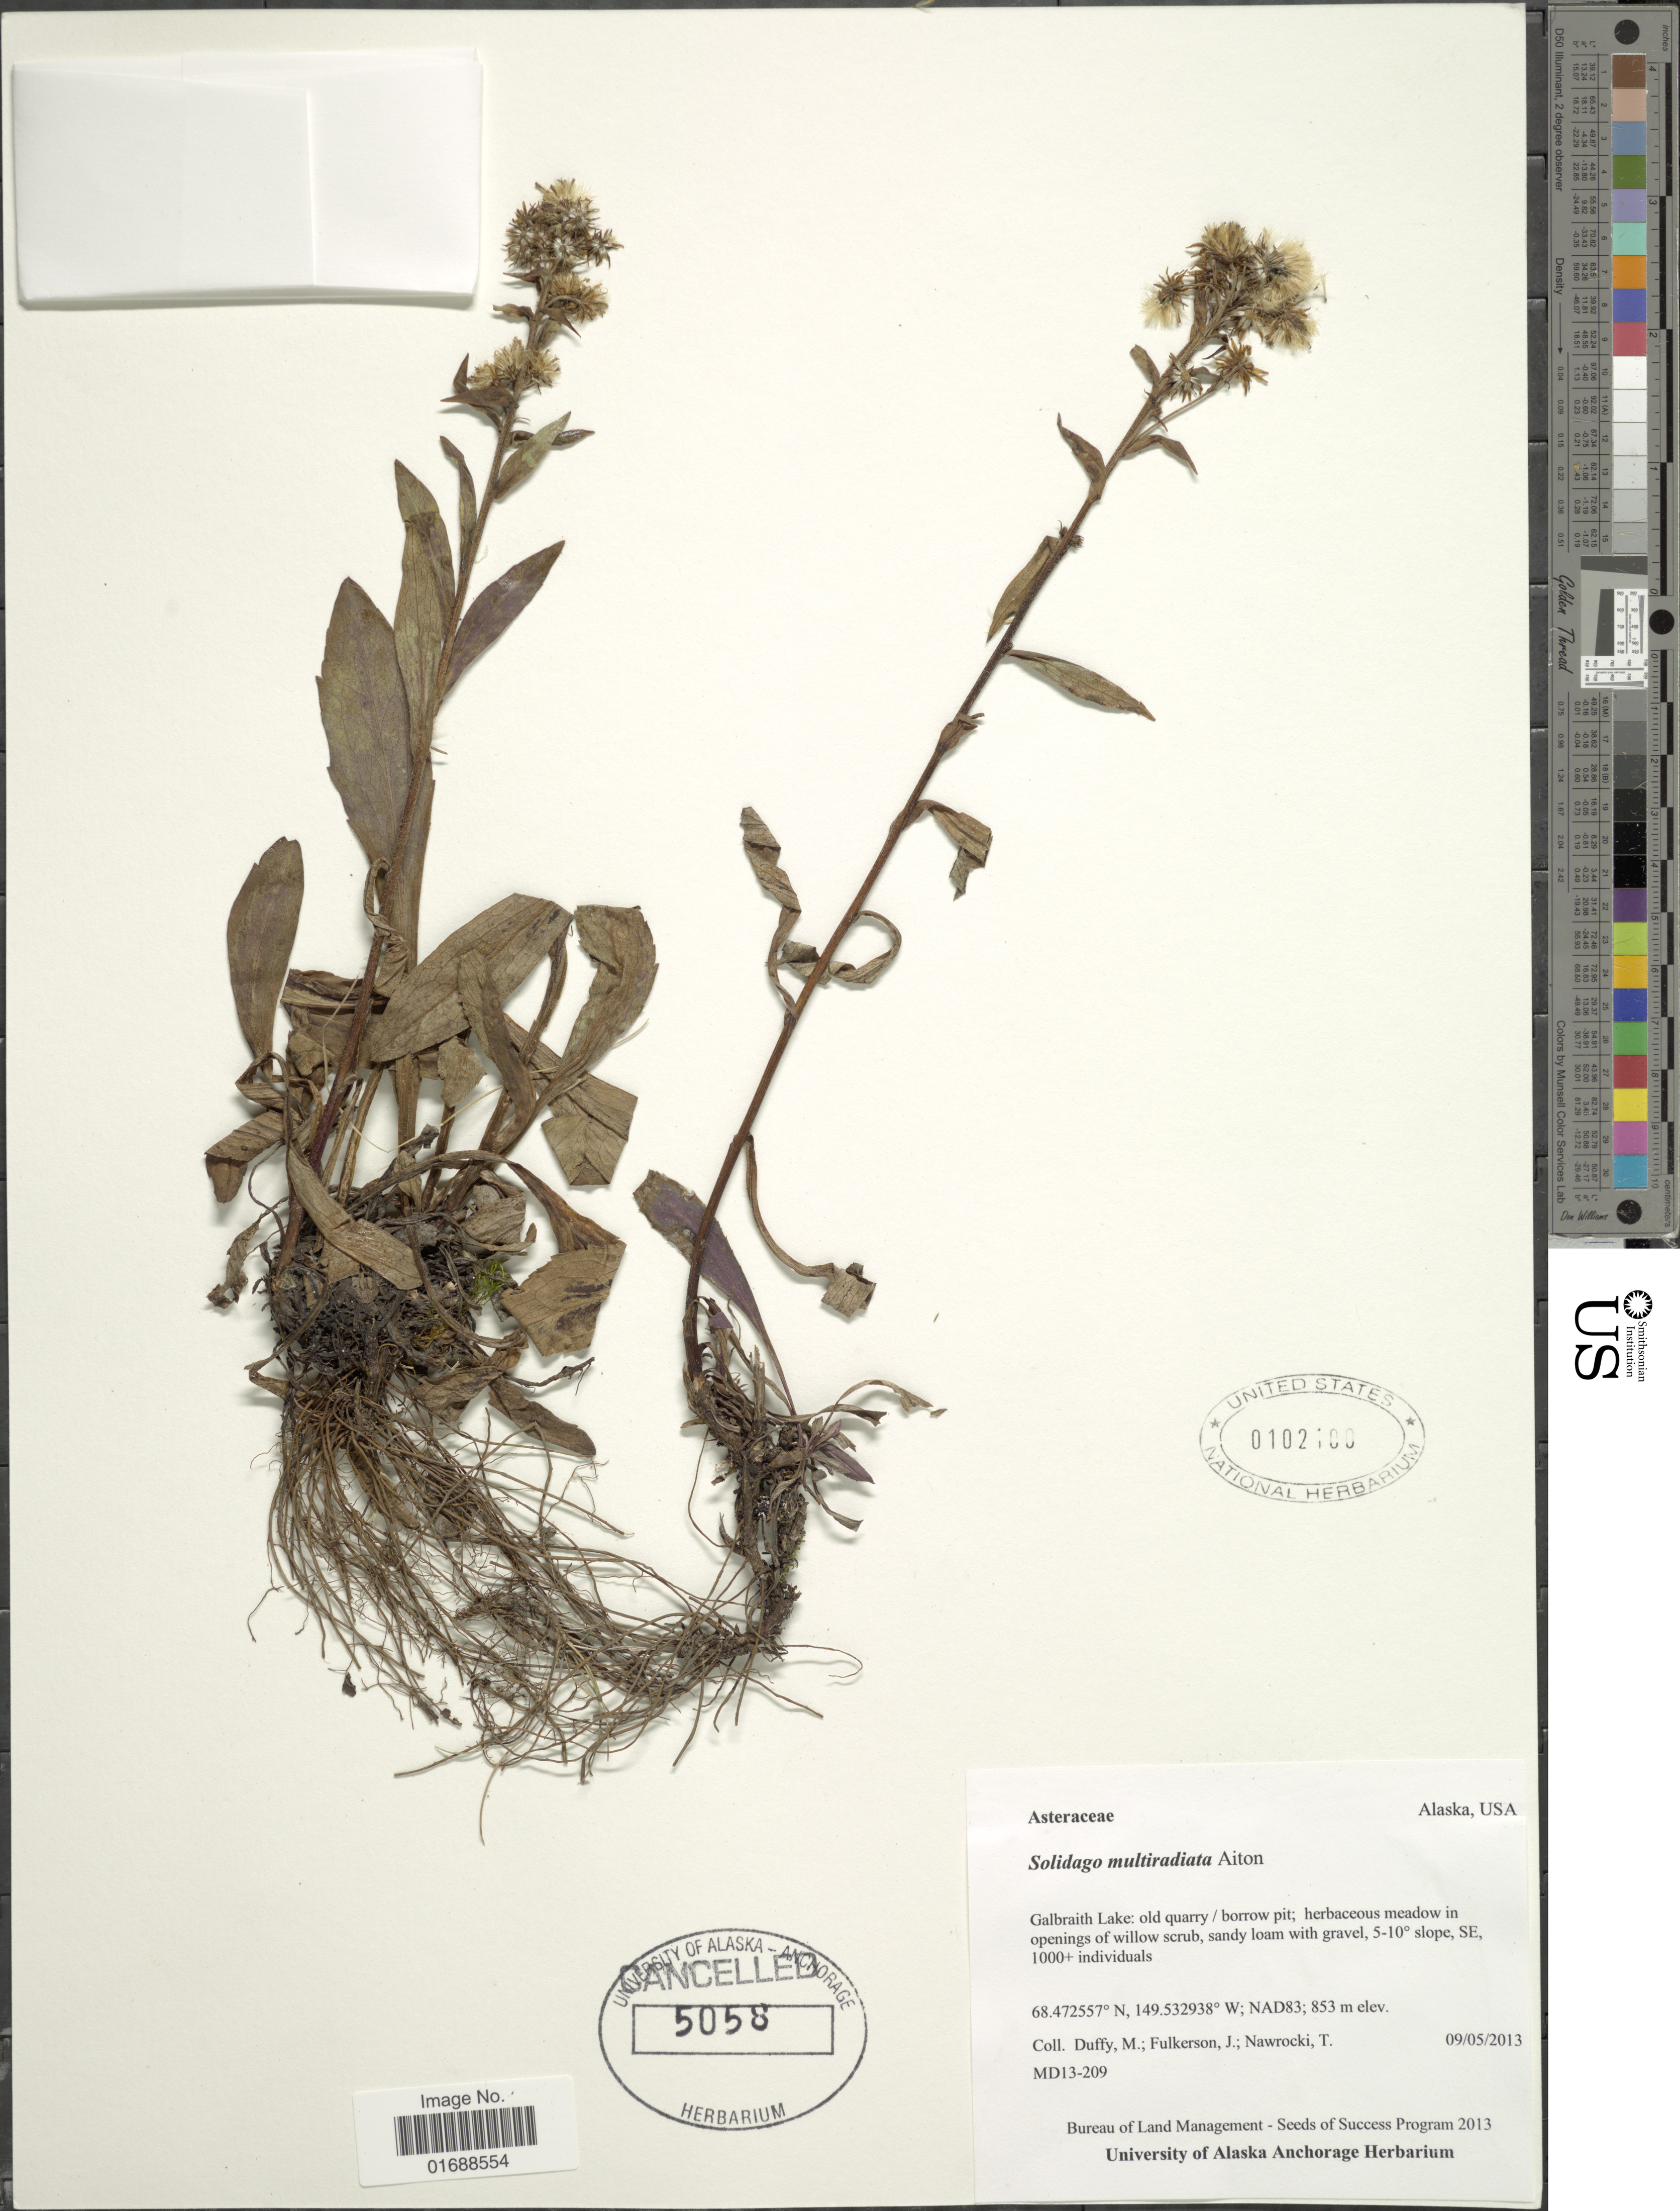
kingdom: Plantae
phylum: Tracheophyta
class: Magnoliopsida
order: Asterales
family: Asteraceae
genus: Solidago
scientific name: Solidago multiradiata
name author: Aiton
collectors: M. Duffy, J. Fulkerson & T. Nawrocki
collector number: MD13209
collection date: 2013-09-05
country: United States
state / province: Alaska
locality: Galbraith Lake; NAD83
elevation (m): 853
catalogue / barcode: US 102100